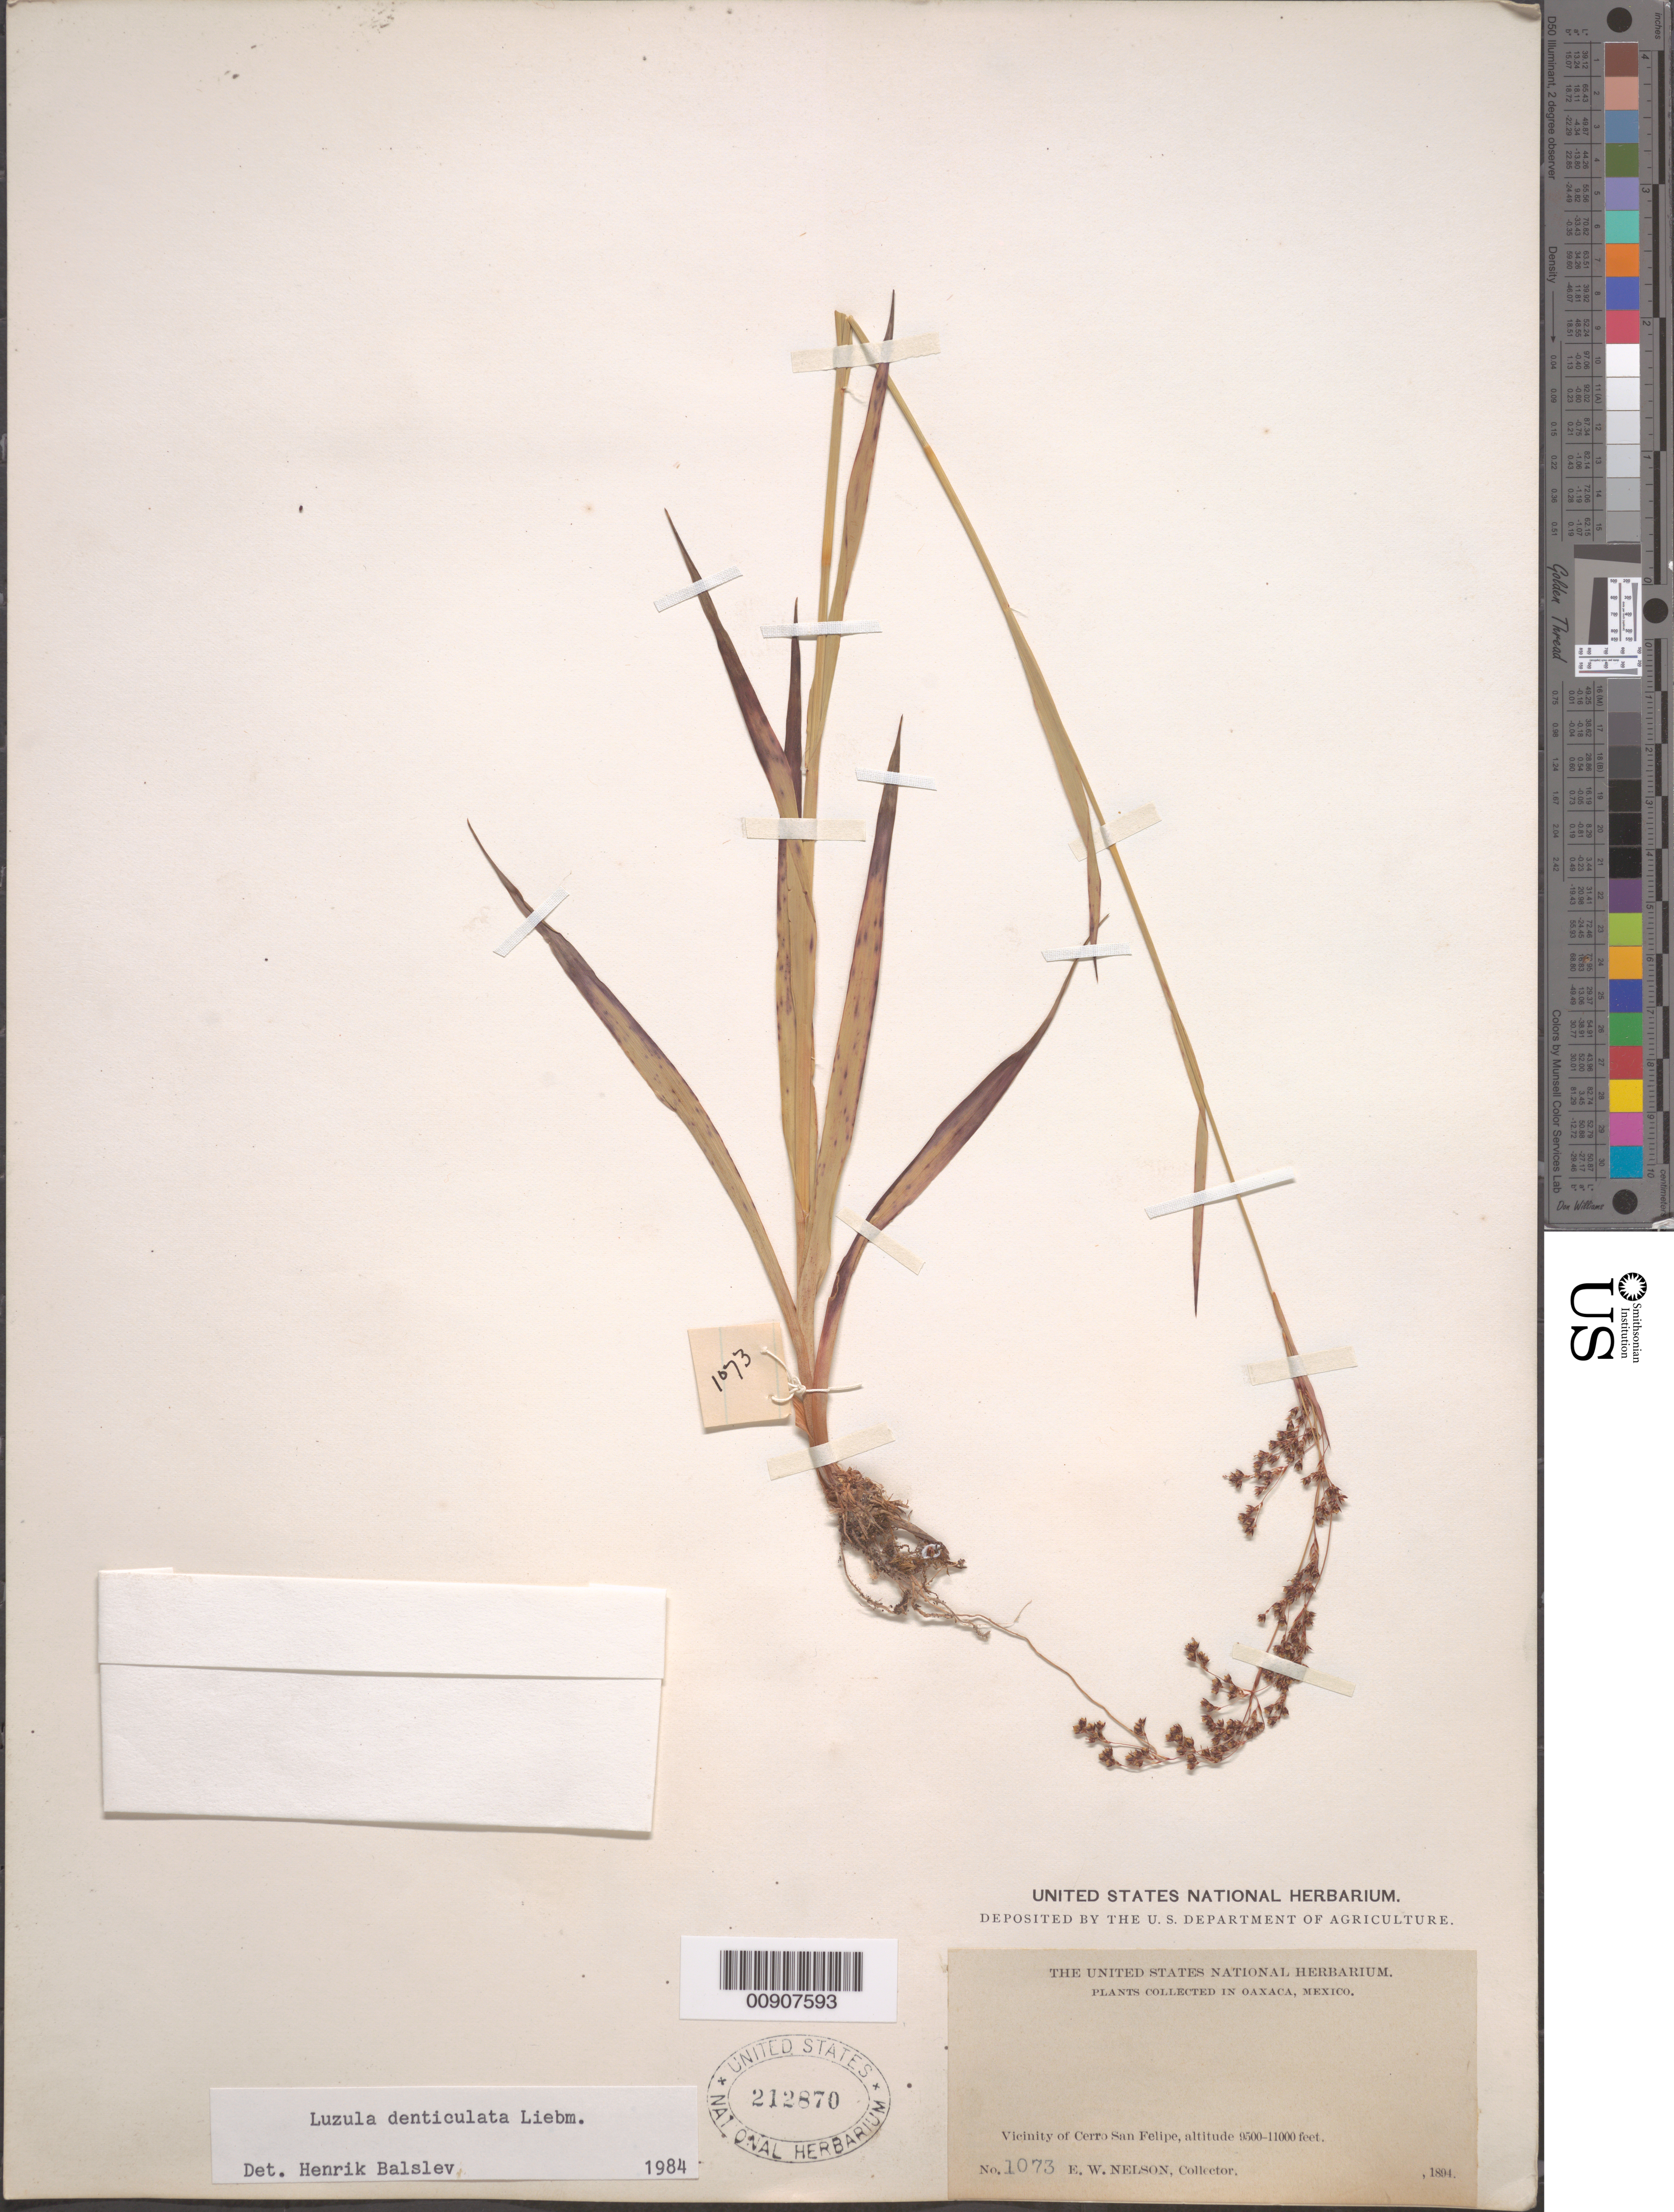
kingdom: Plantae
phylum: Tracheophyta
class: Liliopsida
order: Poales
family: Juncaceae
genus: Luzula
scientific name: Luzula denticulata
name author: Liebm.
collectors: E. W. Nelson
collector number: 1073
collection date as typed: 1894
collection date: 1894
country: Mexico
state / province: Oaxaca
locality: Oaxaca: Vicinity of Cerro San Felipe.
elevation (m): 2896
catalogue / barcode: US 212870